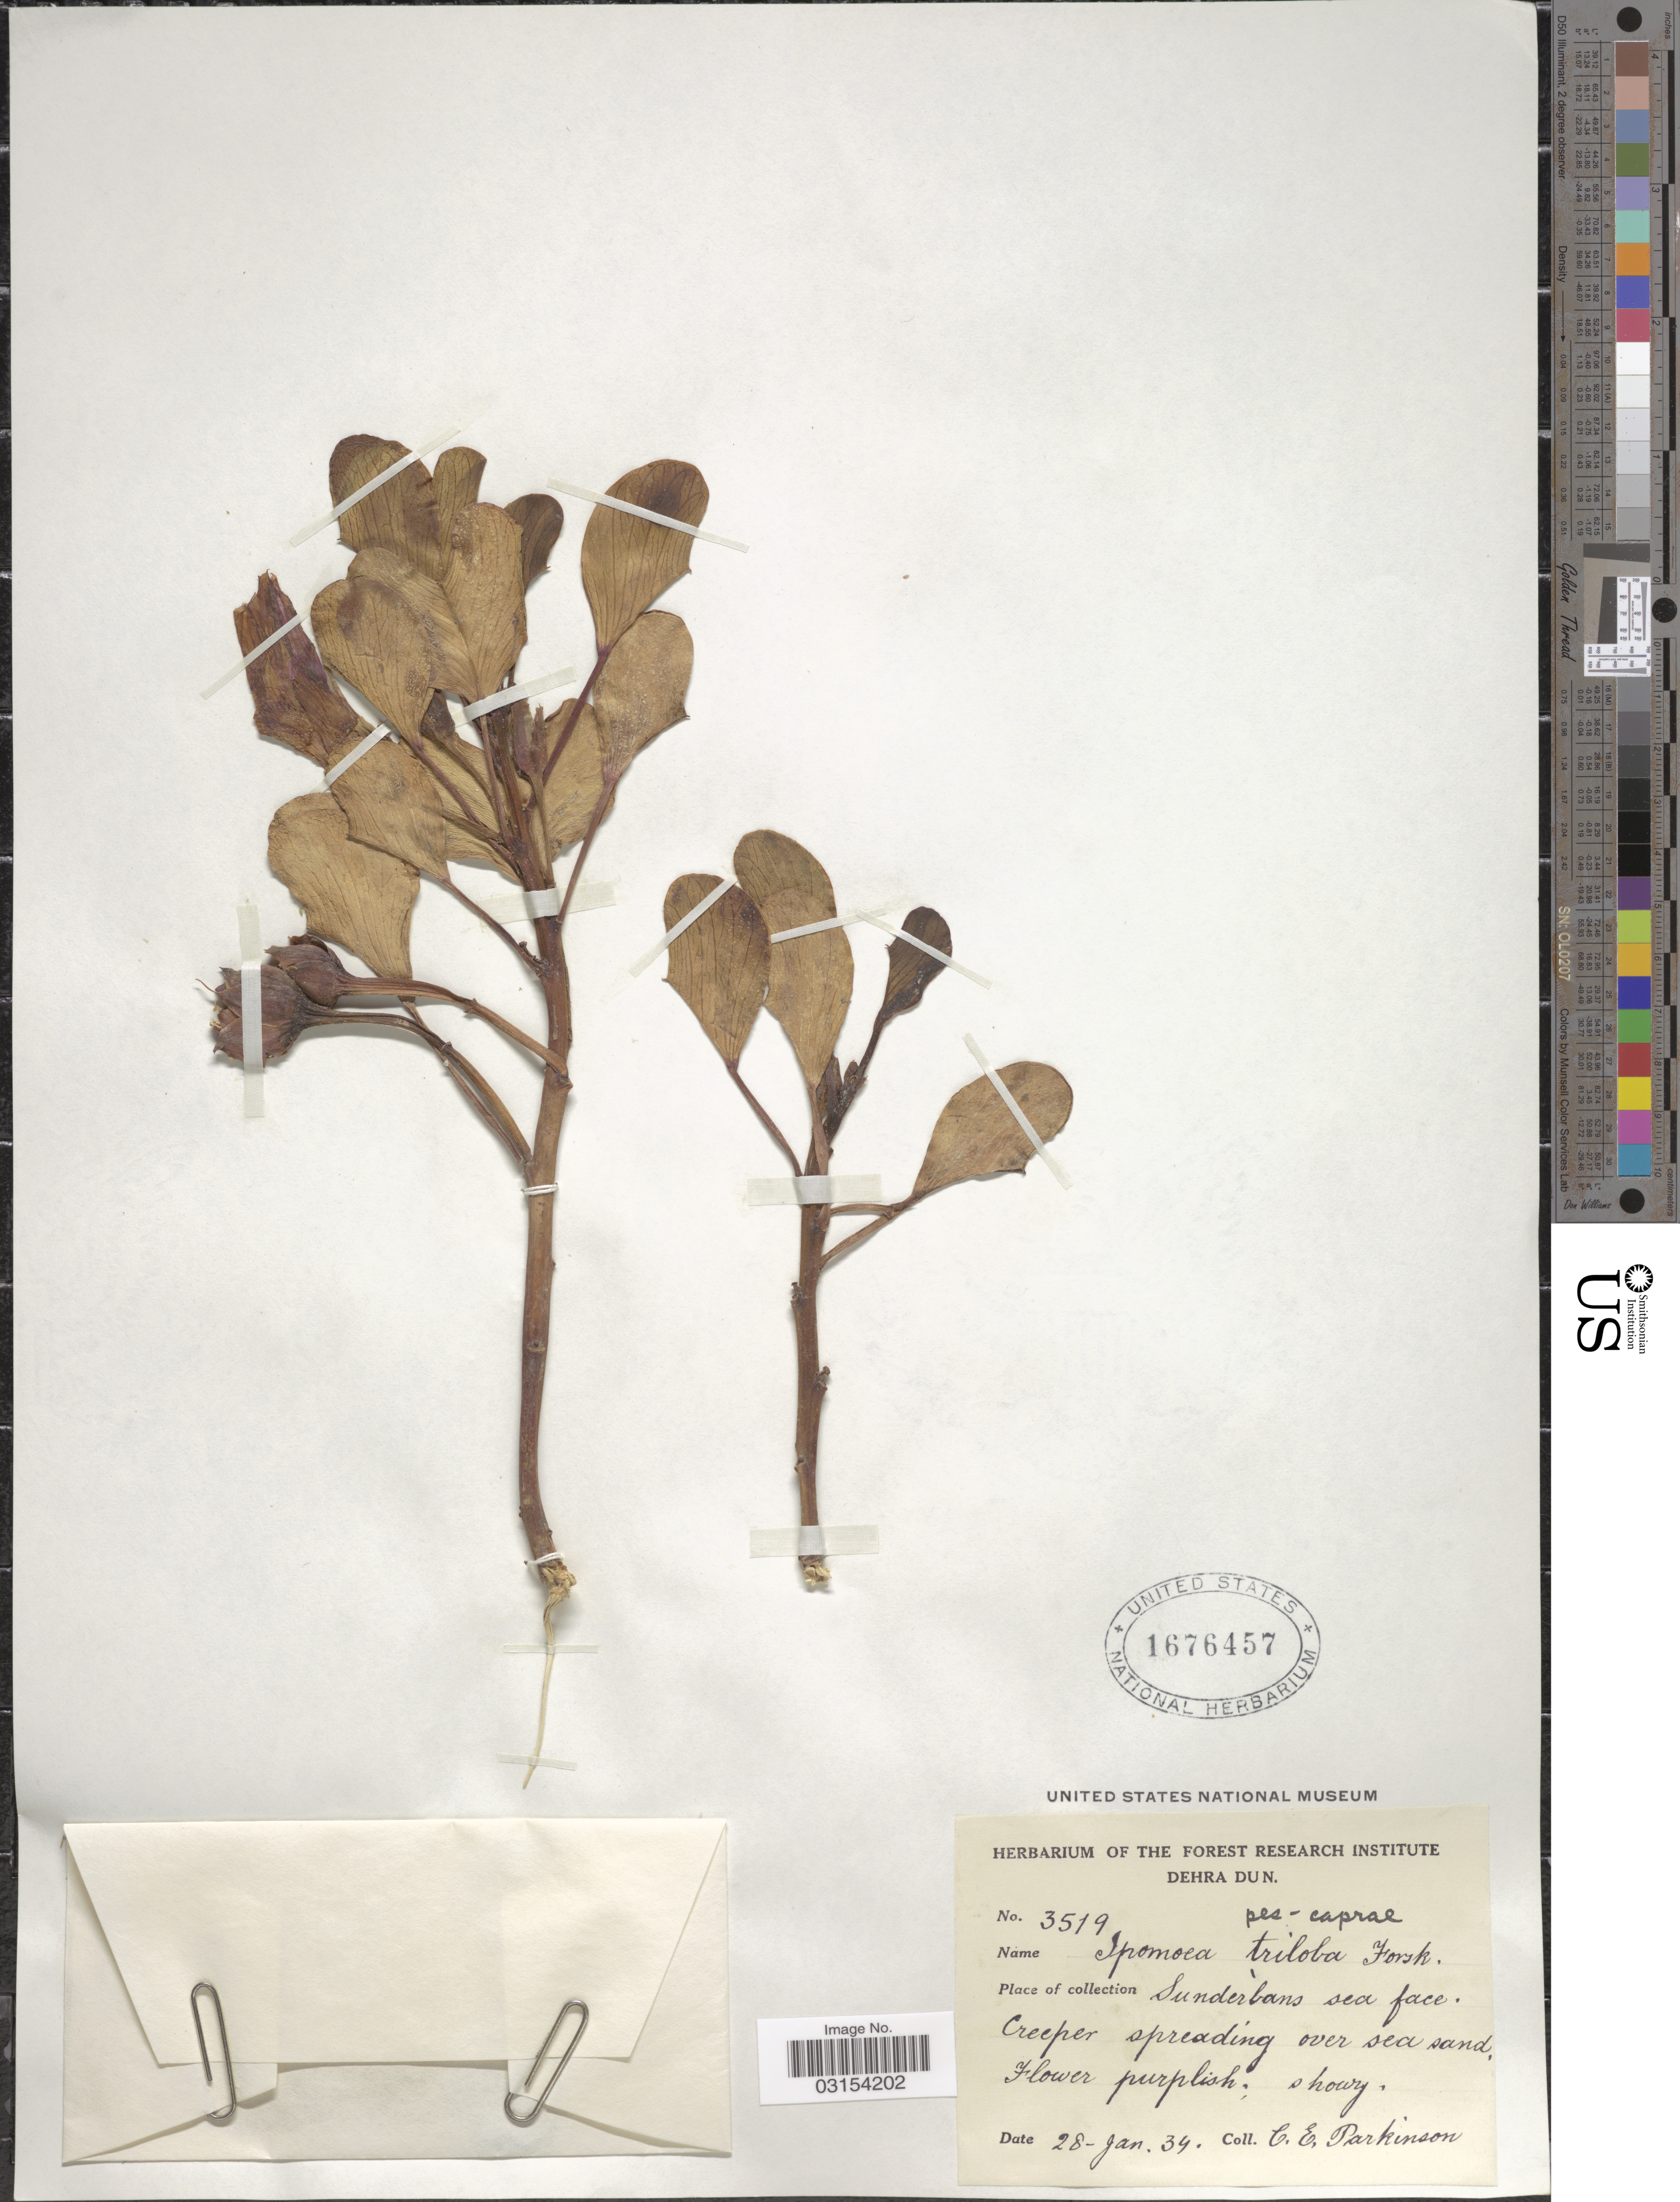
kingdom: Plantae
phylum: Tracheophyta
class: Magnoliopsida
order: Solanales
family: Convolvulaceae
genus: Ipomoea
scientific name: Ipomoea pes-caprae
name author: (L.) R. Br.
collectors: C. E. Parkinson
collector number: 3519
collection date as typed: Transcribed d/m/y: 28/1/34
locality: Sunderbans sea face, Creeper spreading over sea sand.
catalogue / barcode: US 1676457